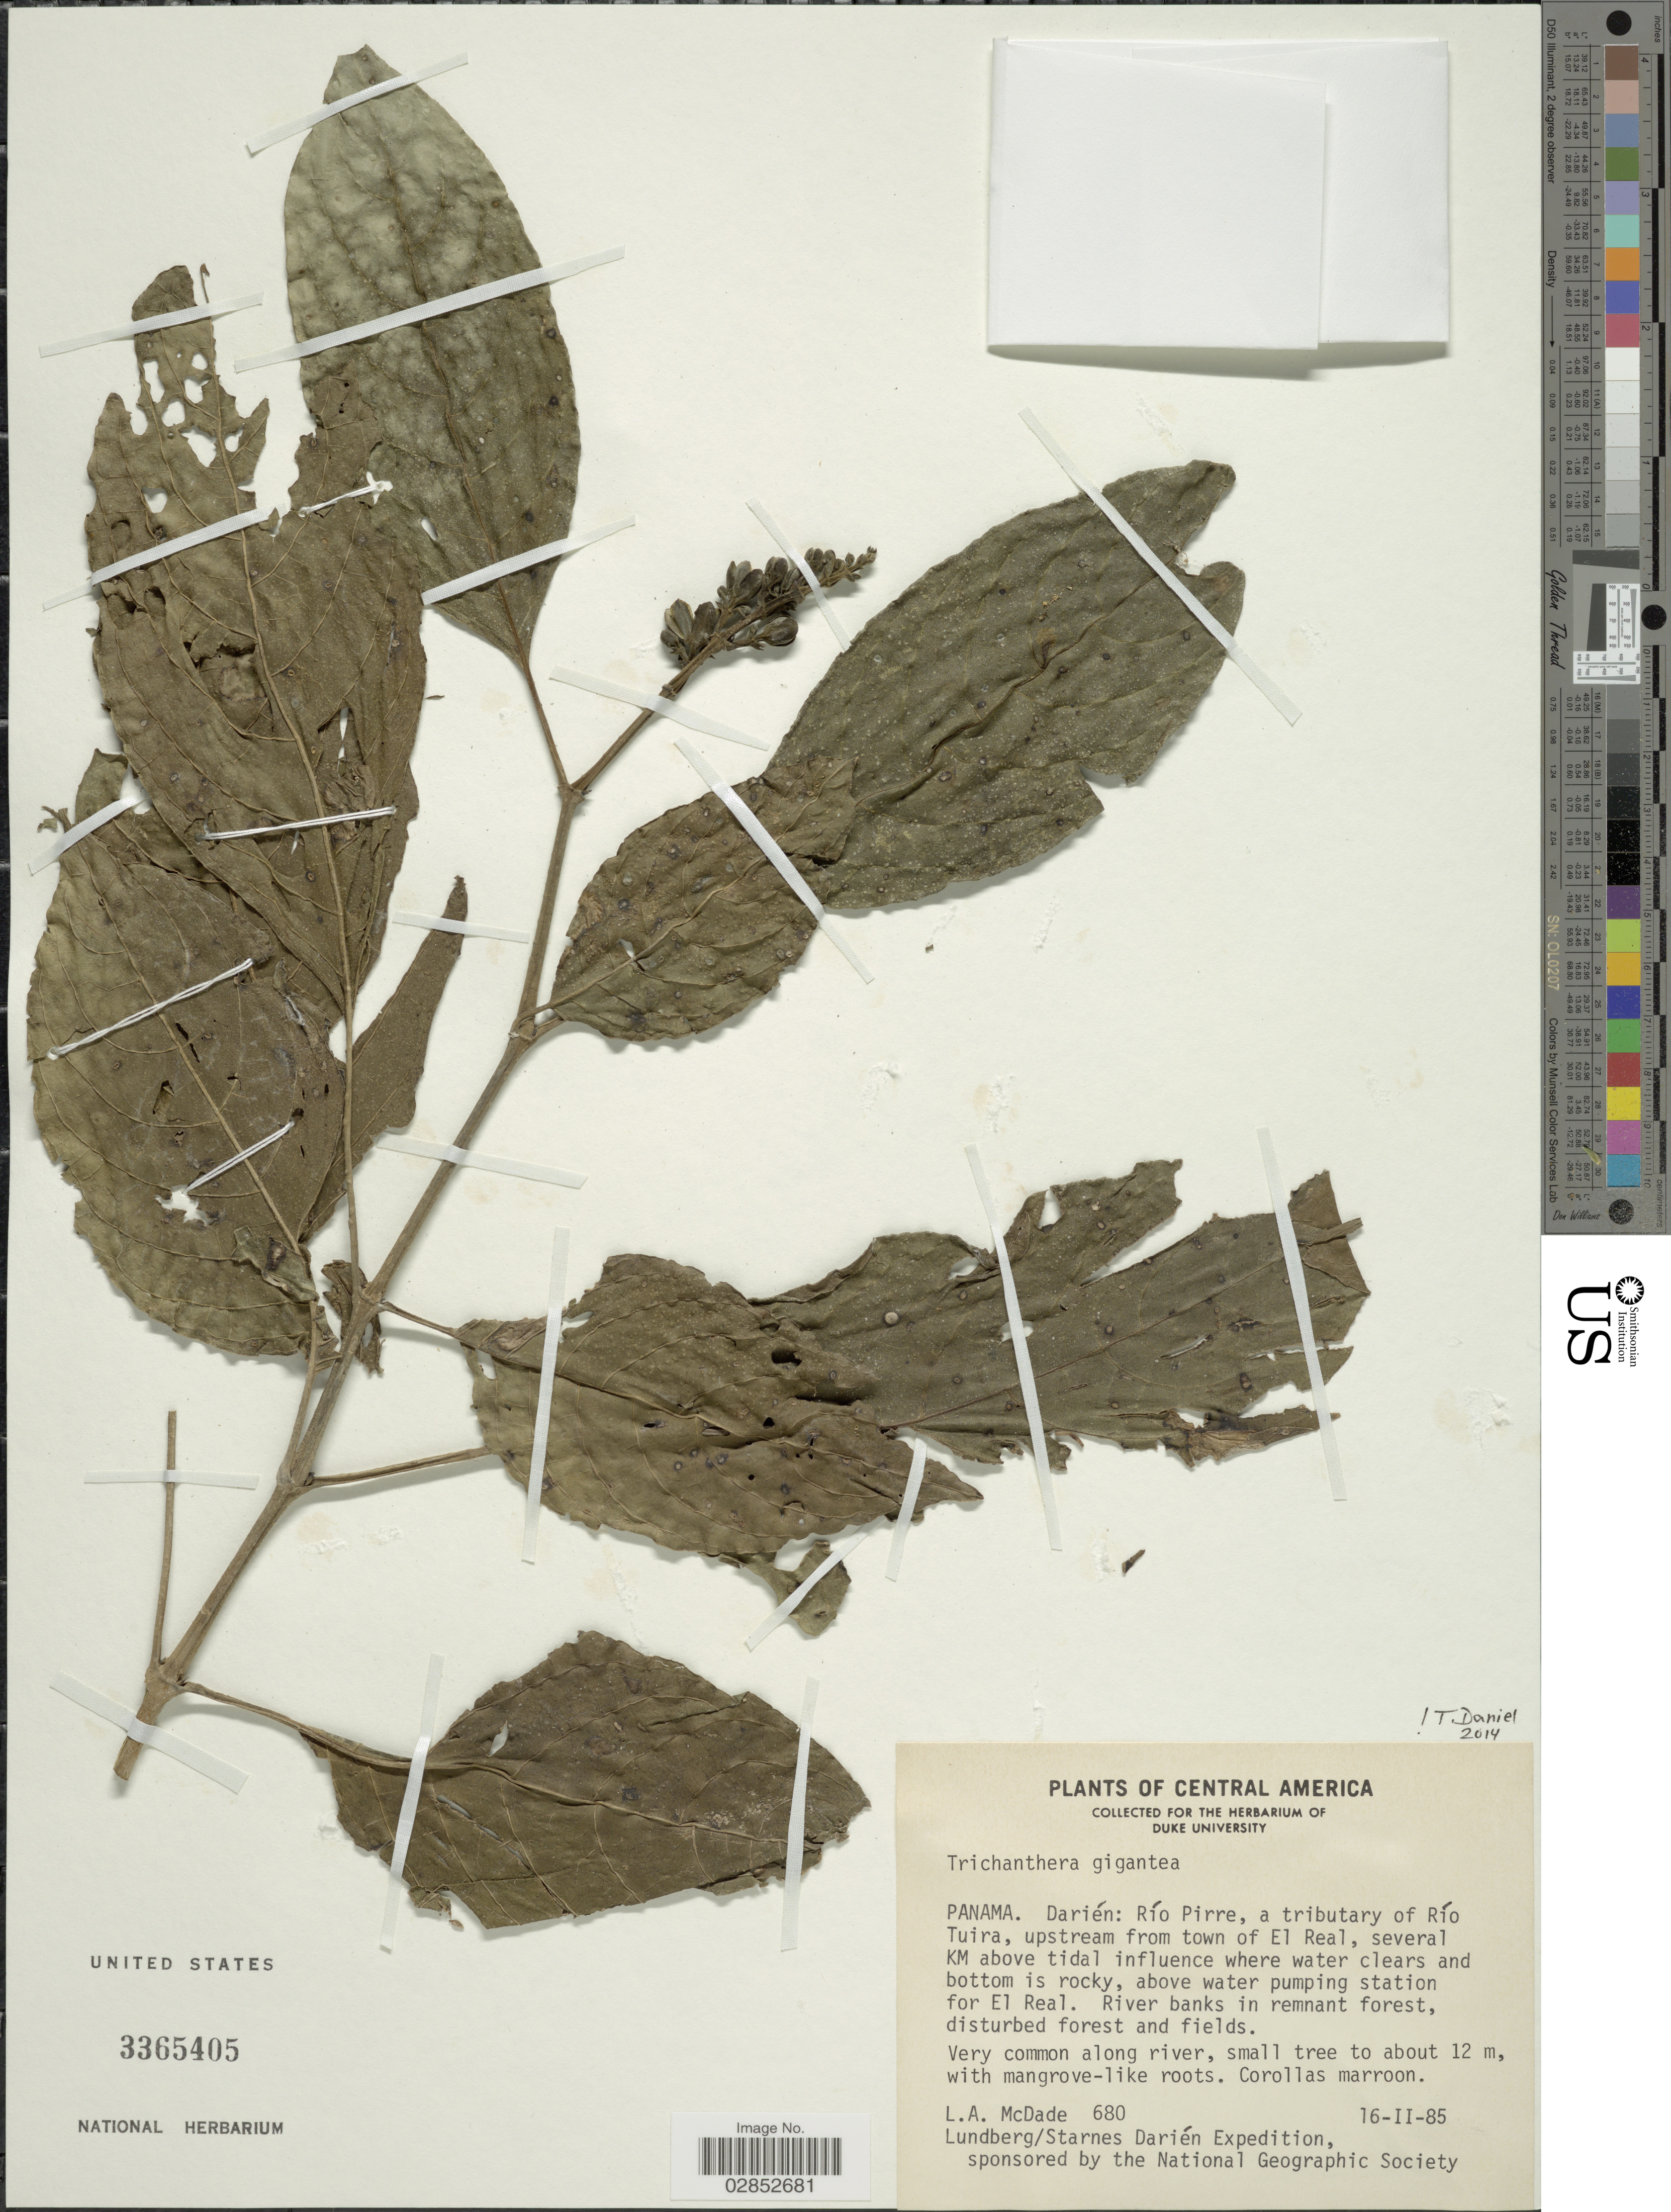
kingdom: Plantae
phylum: Tracheophyta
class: Magnoliopsida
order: Lamiales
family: Acanthaceae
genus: Trichanthera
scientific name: Trichanthera gigantea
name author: (Bonpl.) Nees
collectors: L. McDade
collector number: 680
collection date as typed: Transcribed d/m/y: 16/2/85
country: Panama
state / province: Darién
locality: Río Pirre, a tributary of Río Tuira, upstream from town of El Real, several KM above tidal influenced where water clears and bottom is rocky, above water pumping station for El Real.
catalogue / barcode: US 3365405